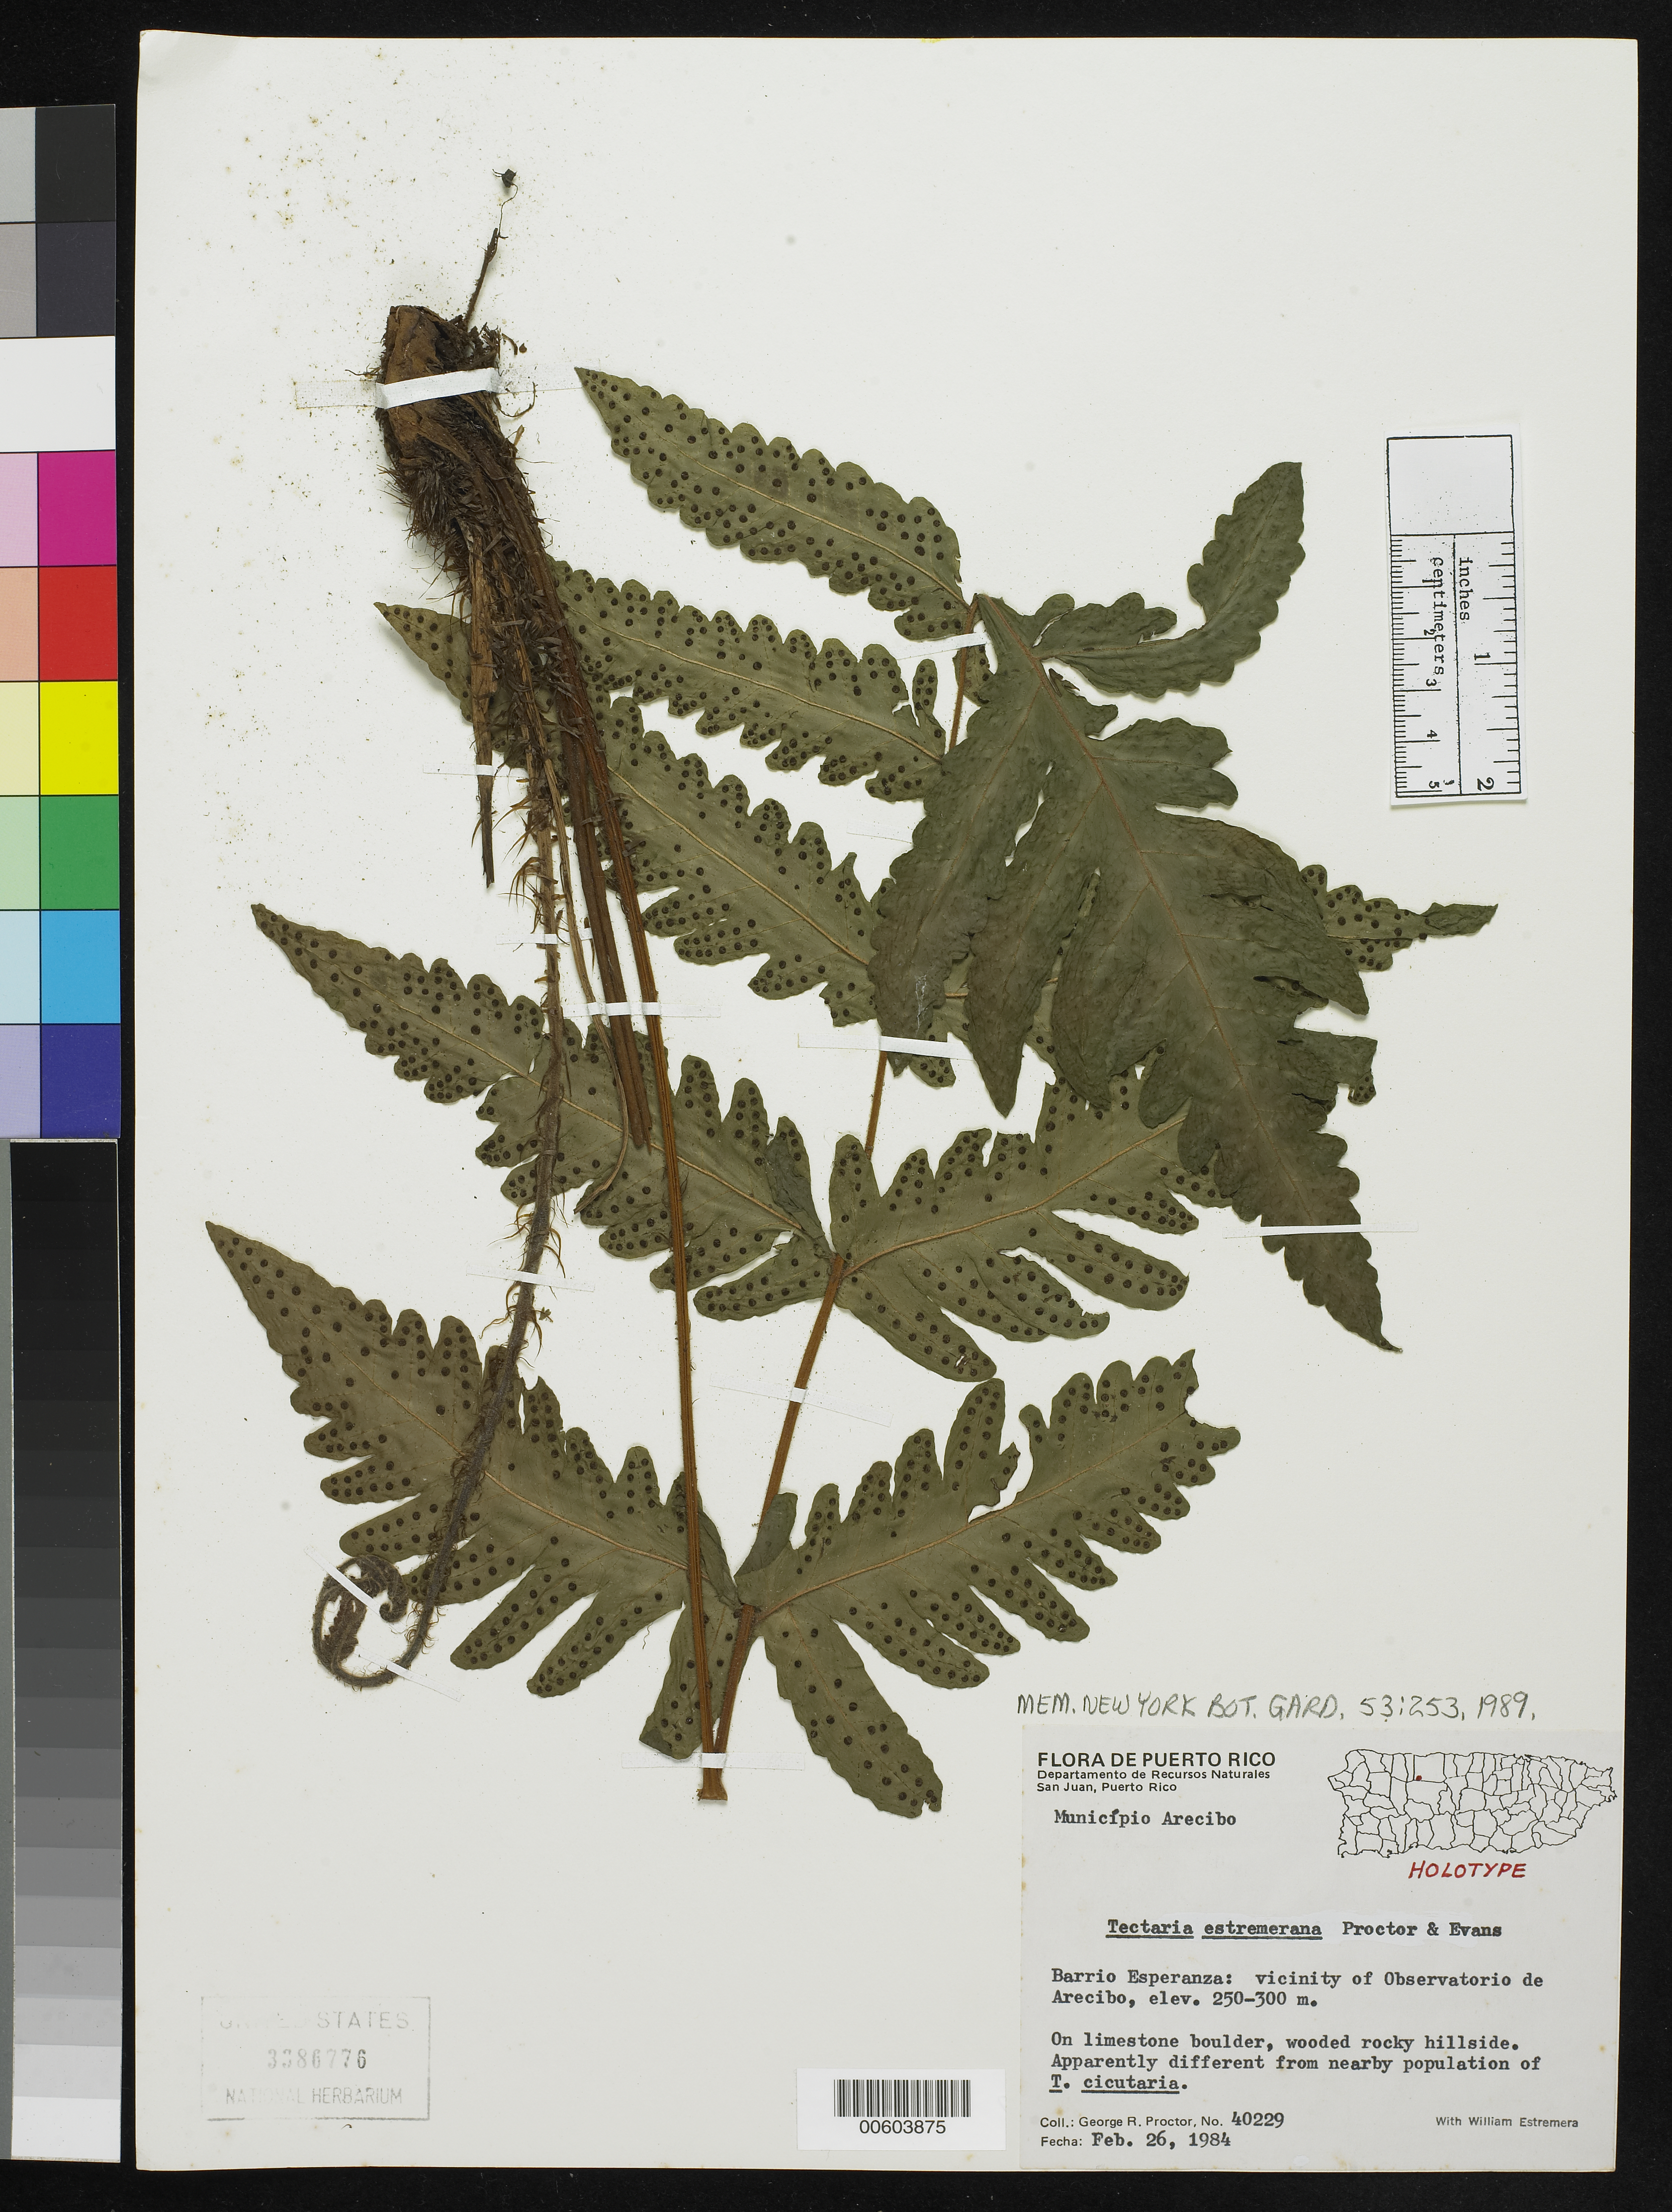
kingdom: Plantae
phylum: Tracheophyta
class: Polypodiopsida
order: Polypodiales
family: Tectariaceae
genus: Tectaria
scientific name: Tectaria estremerana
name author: Proctor & A.M. Evans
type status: Holotype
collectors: G. R. Proctor & W. Estremera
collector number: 40229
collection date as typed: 26 Feb 1984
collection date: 1984-02-26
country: Puerto Rico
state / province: Arecibo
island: Greater Antilles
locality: Barrio Esperanza, vicinity of Observatorio de Arecibo.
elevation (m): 250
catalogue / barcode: US 3386776